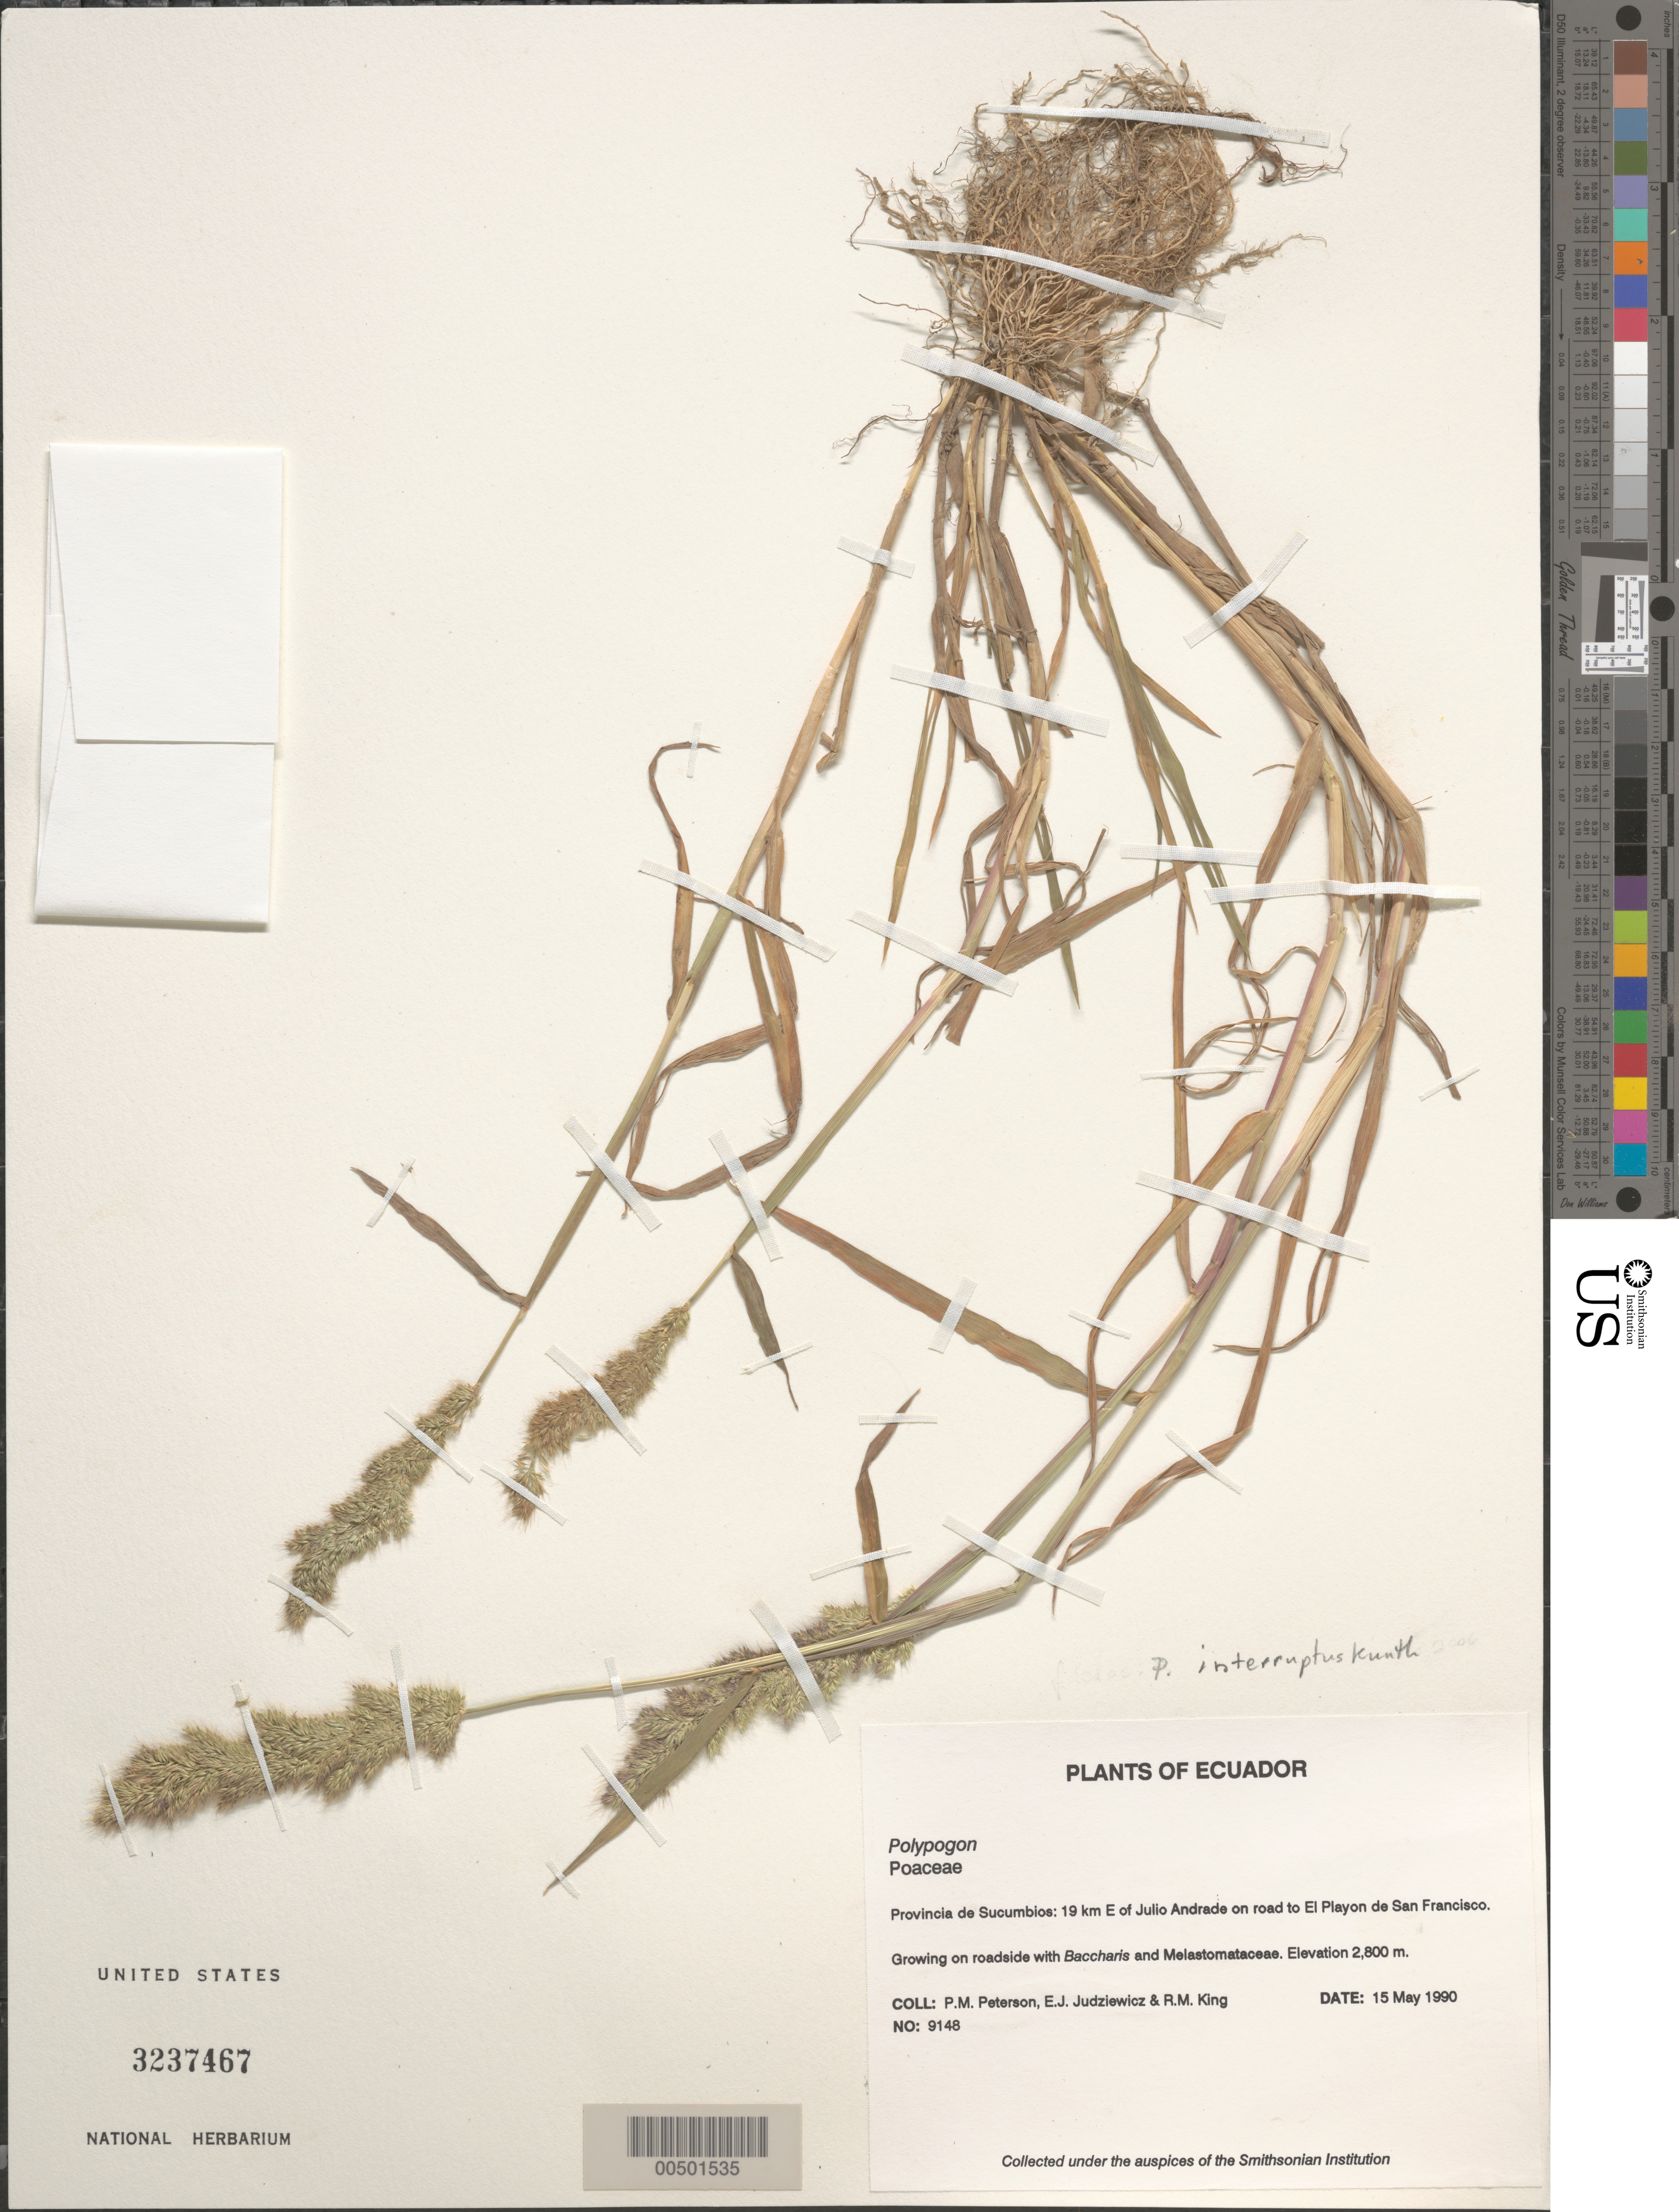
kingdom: Plantae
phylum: Tracheophyta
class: Liliopsida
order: Poales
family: Poaceae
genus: Polypogon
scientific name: Polypogon sp.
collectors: P. M. Peterson, E. J. Judziewicz & R. M. King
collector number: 09148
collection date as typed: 15 May 1990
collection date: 1990-05-15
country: Ecuador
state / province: Sucumbíos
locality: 19 km E of Julio Andrade on road to El Playon de San Francisco.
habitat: Growing on roadside with Baccharis and Melastomataceae.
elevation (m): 2800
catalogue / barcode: US 3237467